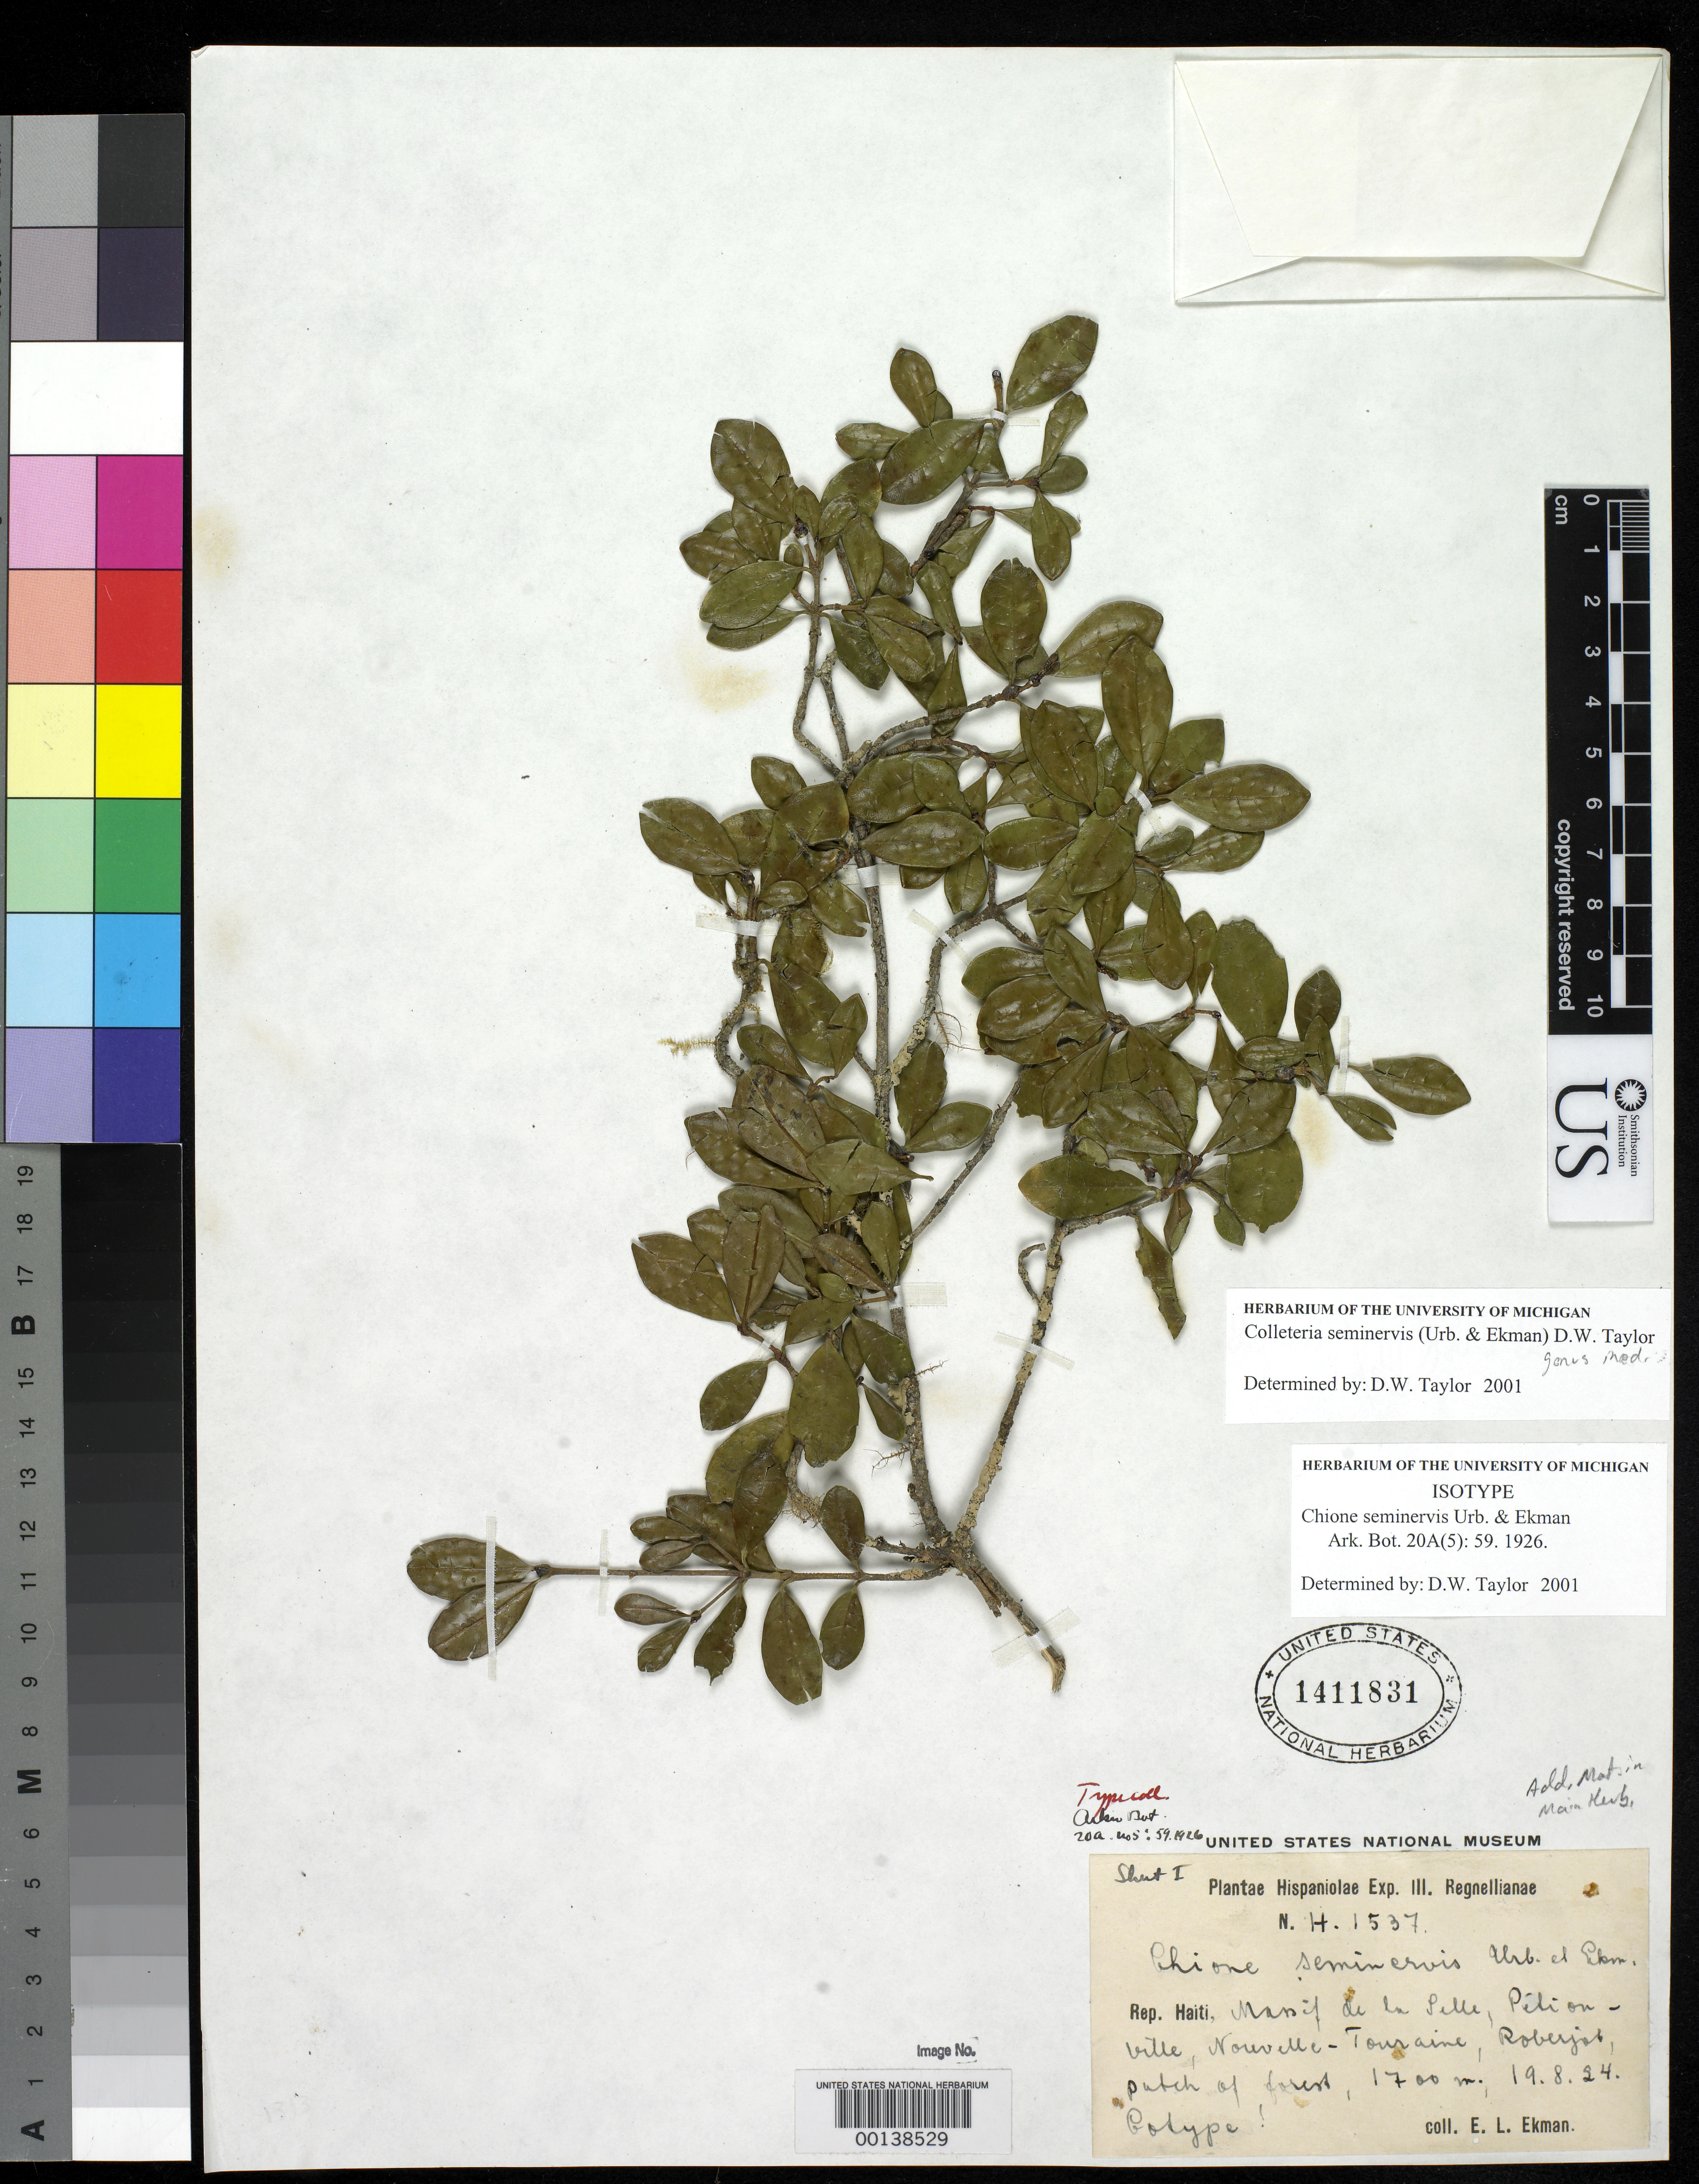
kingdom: Plantae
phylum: Tracheophyta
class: Magnoliopsida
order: Gentianales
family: Rubiaceae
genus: Chione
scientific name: Chione seminervis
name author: Urb. & Ekman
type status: Isotype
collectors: E. L. Ekman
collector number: H 1537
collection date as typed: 19 Aug 1924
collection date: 1924-08-19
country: Haiti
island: Hispaniola Island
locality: Massif de La Selle, prope Nouvelle Touraine.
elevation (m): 1700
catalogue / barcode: US 1411831